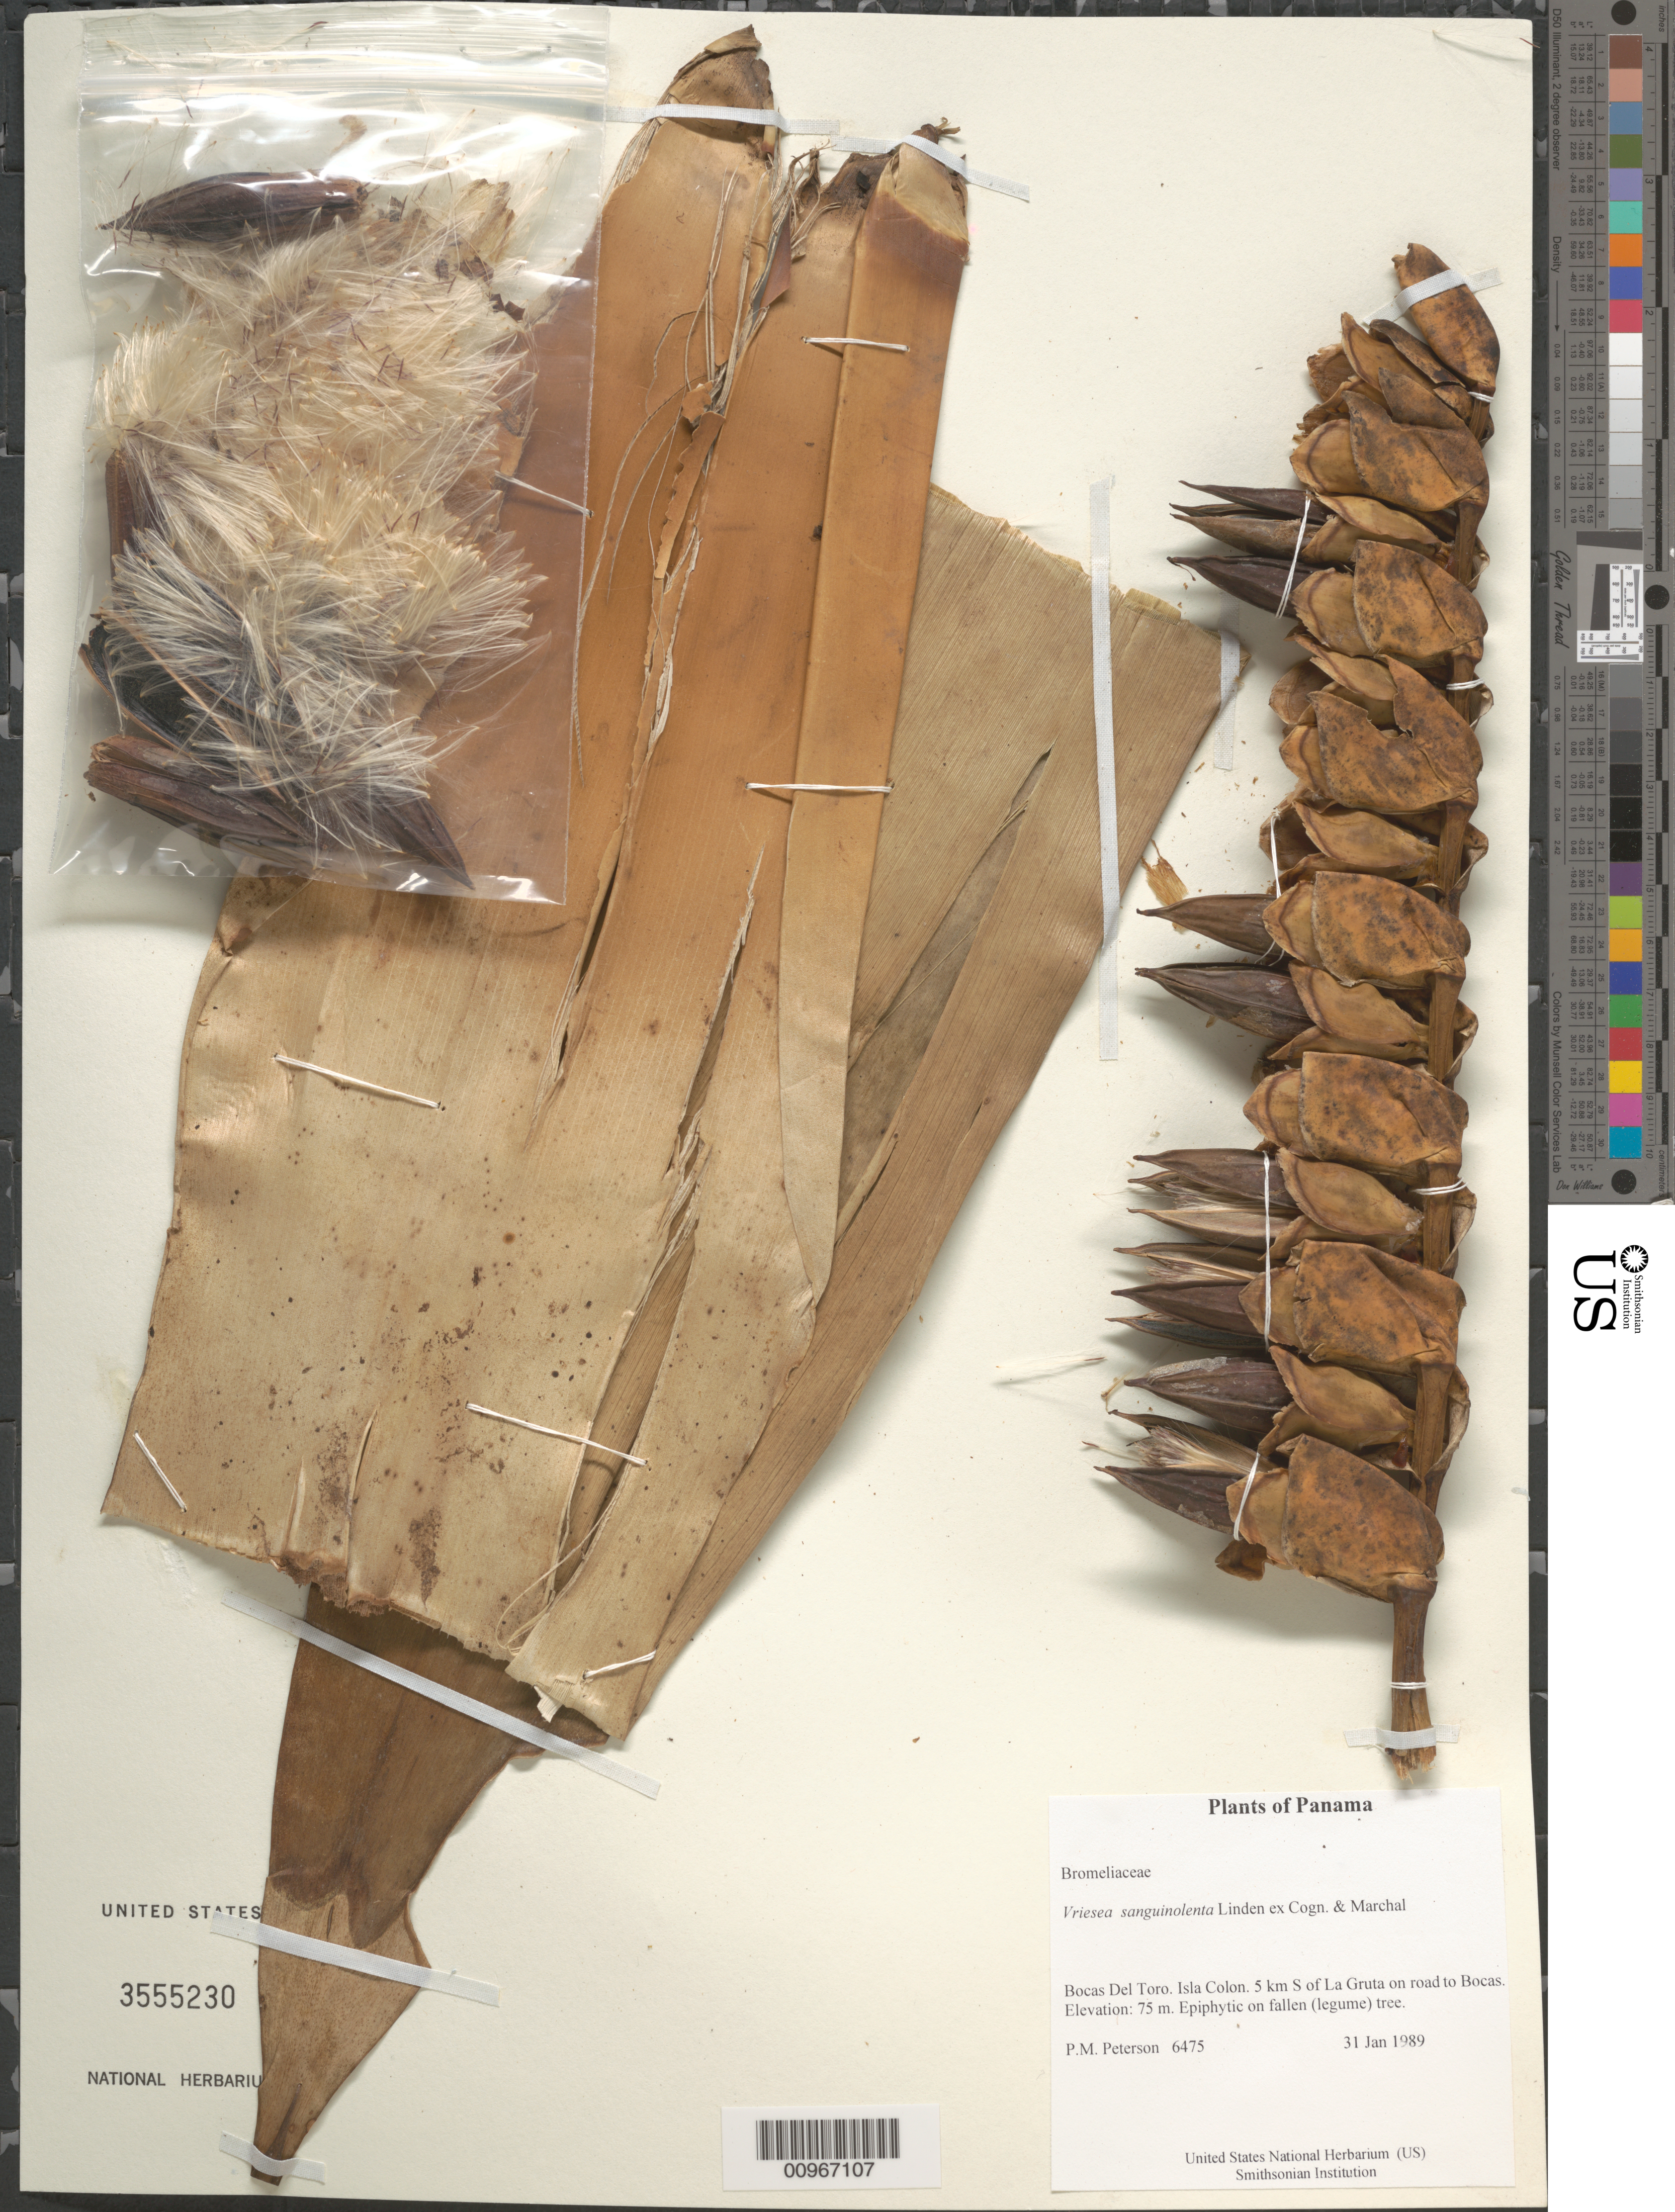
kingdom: Plantae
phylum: Tracheophyta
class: Liliopsida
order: Poales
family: Bromeliaceae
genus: Vriesea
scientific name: Vriesea sanguinolenta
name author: Cogn. & Marchal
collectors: P. M. Peterson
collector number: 06475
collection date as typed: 31 Jan 1989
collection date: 1989-01-31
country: Panama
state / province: Bocas del Toro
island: Colón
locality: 5 km S of La Gruta on road to Bocas.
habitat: Epiphytic on fallen (legume) tree.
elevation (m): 75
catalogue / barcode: US 3555230